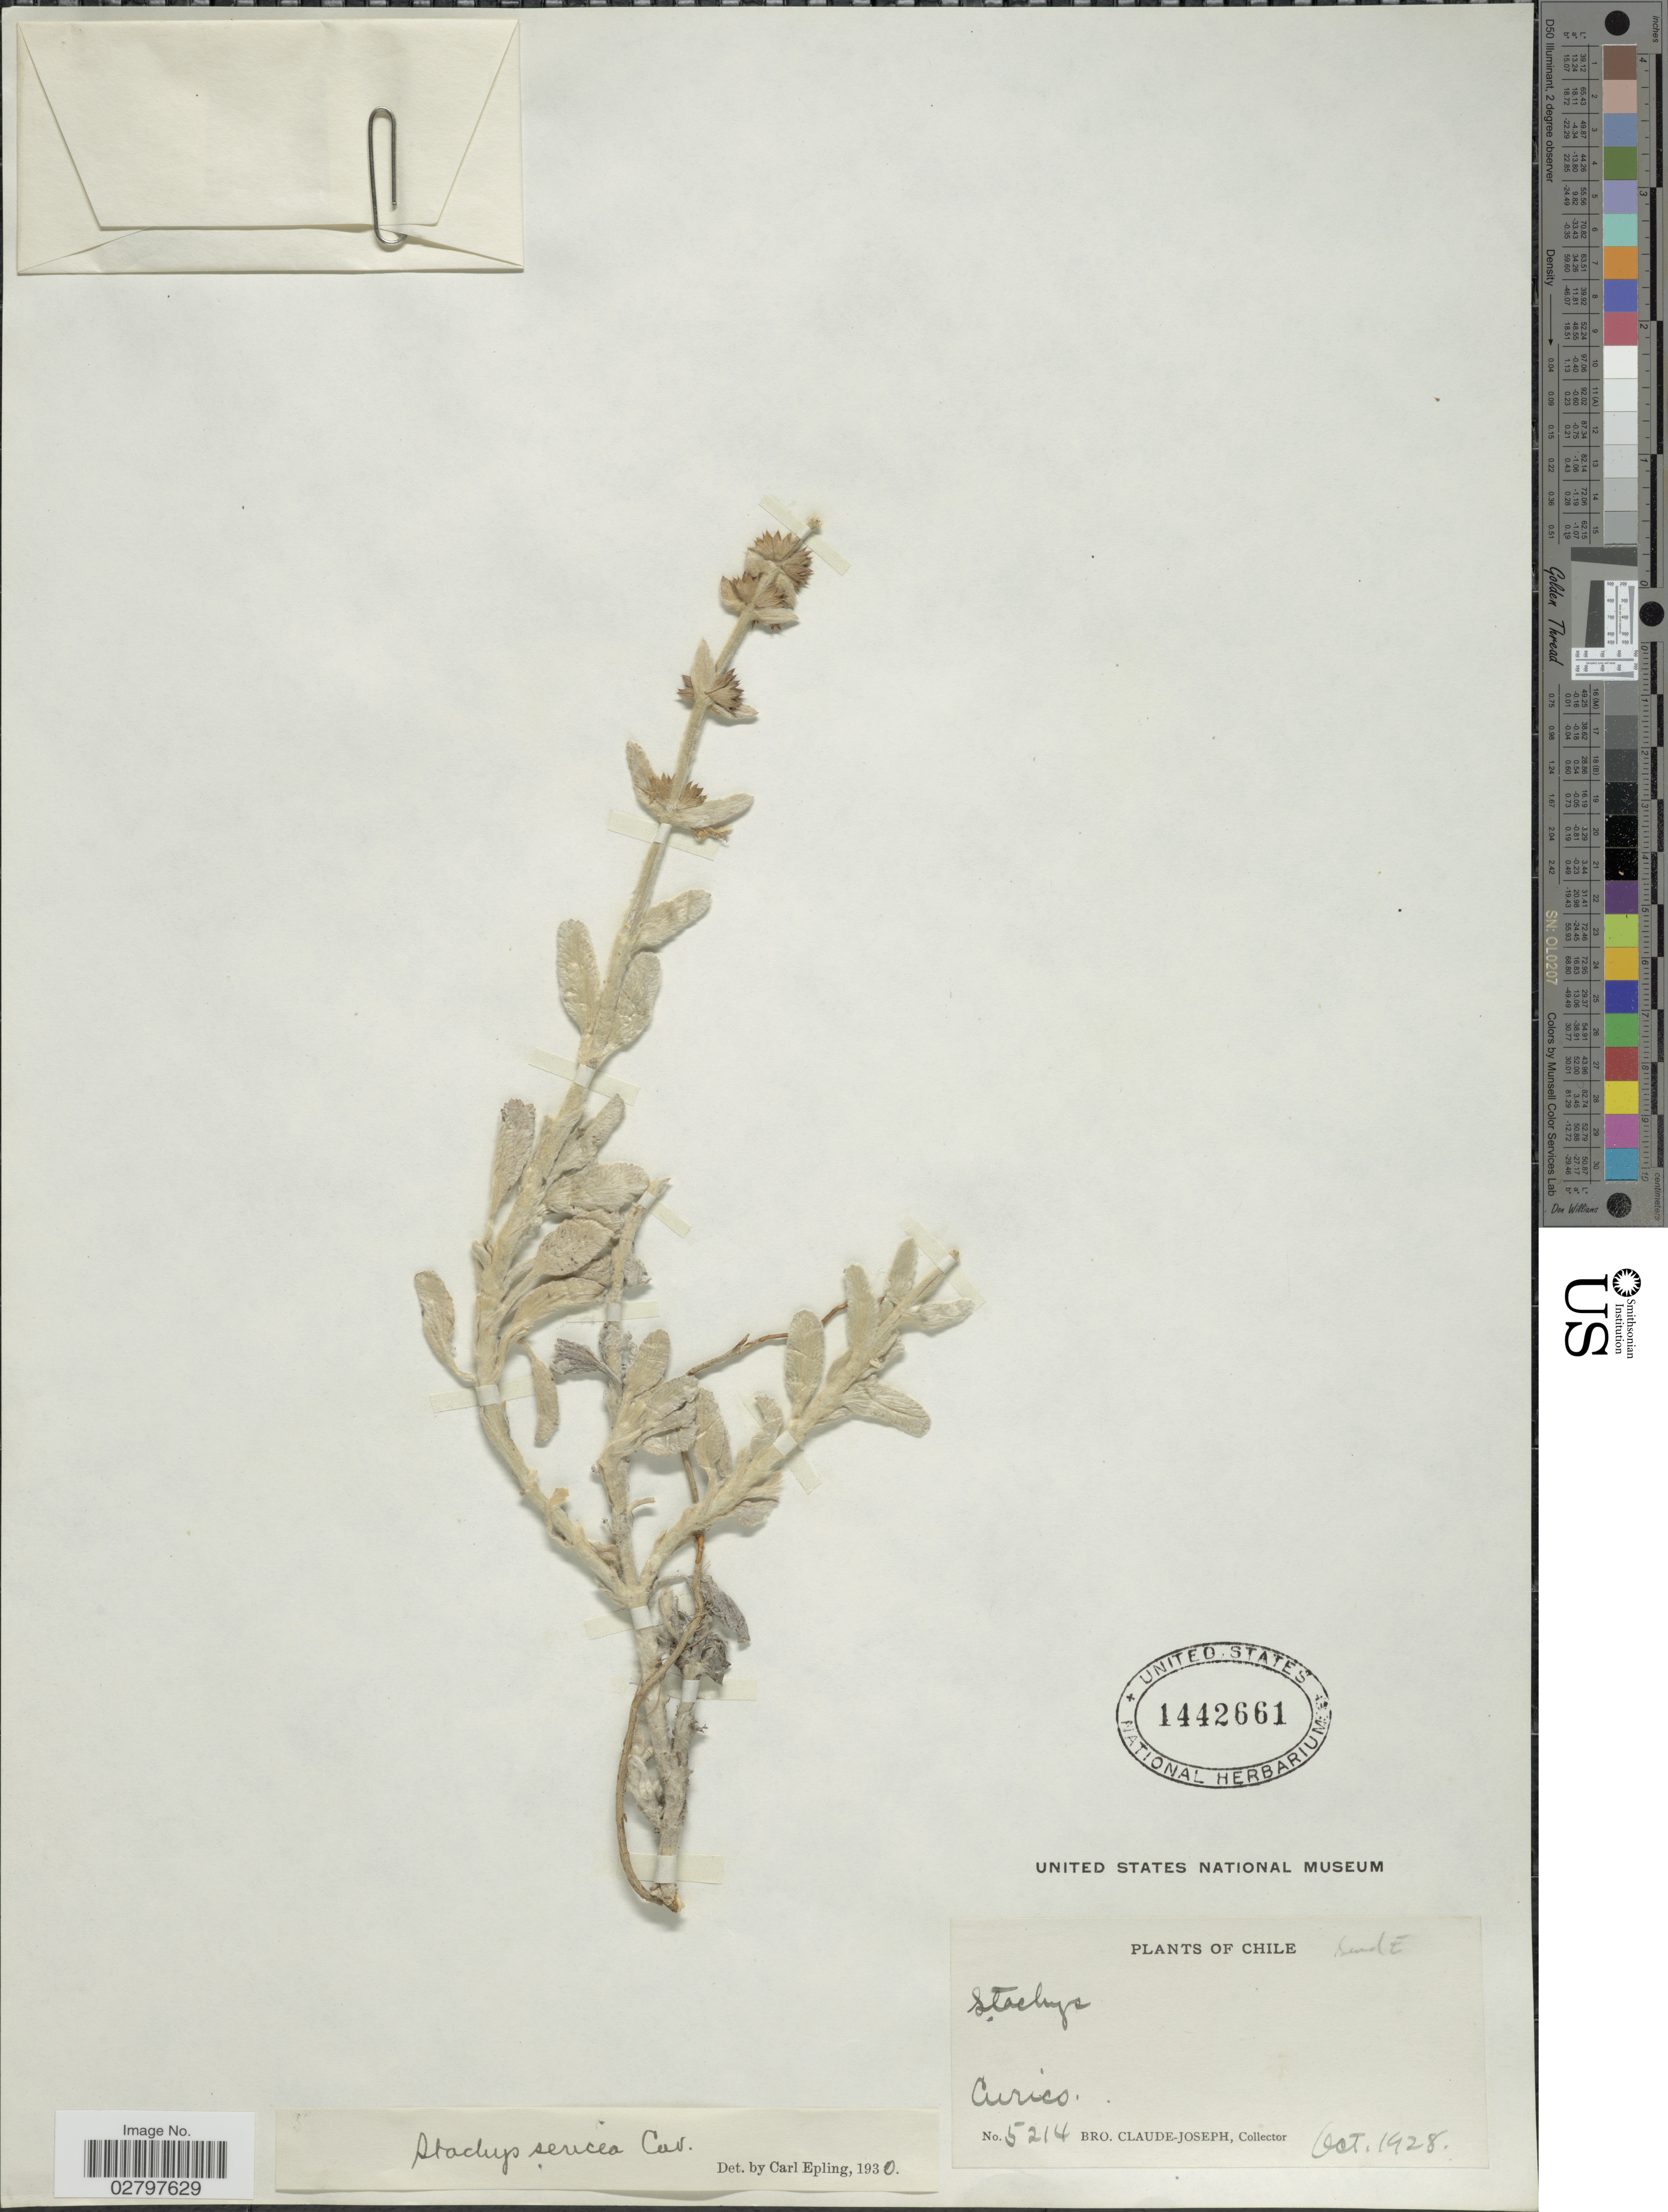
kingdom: Plantae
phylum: Tracheophyta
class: Magnoliopsida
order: Lamiales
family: Lamiaceae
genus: Stachys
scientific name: Stachys sericea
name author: Cav.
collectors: Bro. Claude-Joseph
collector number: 5214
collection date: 1928-10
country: Chile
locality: Curico.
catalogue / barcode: US 1442661